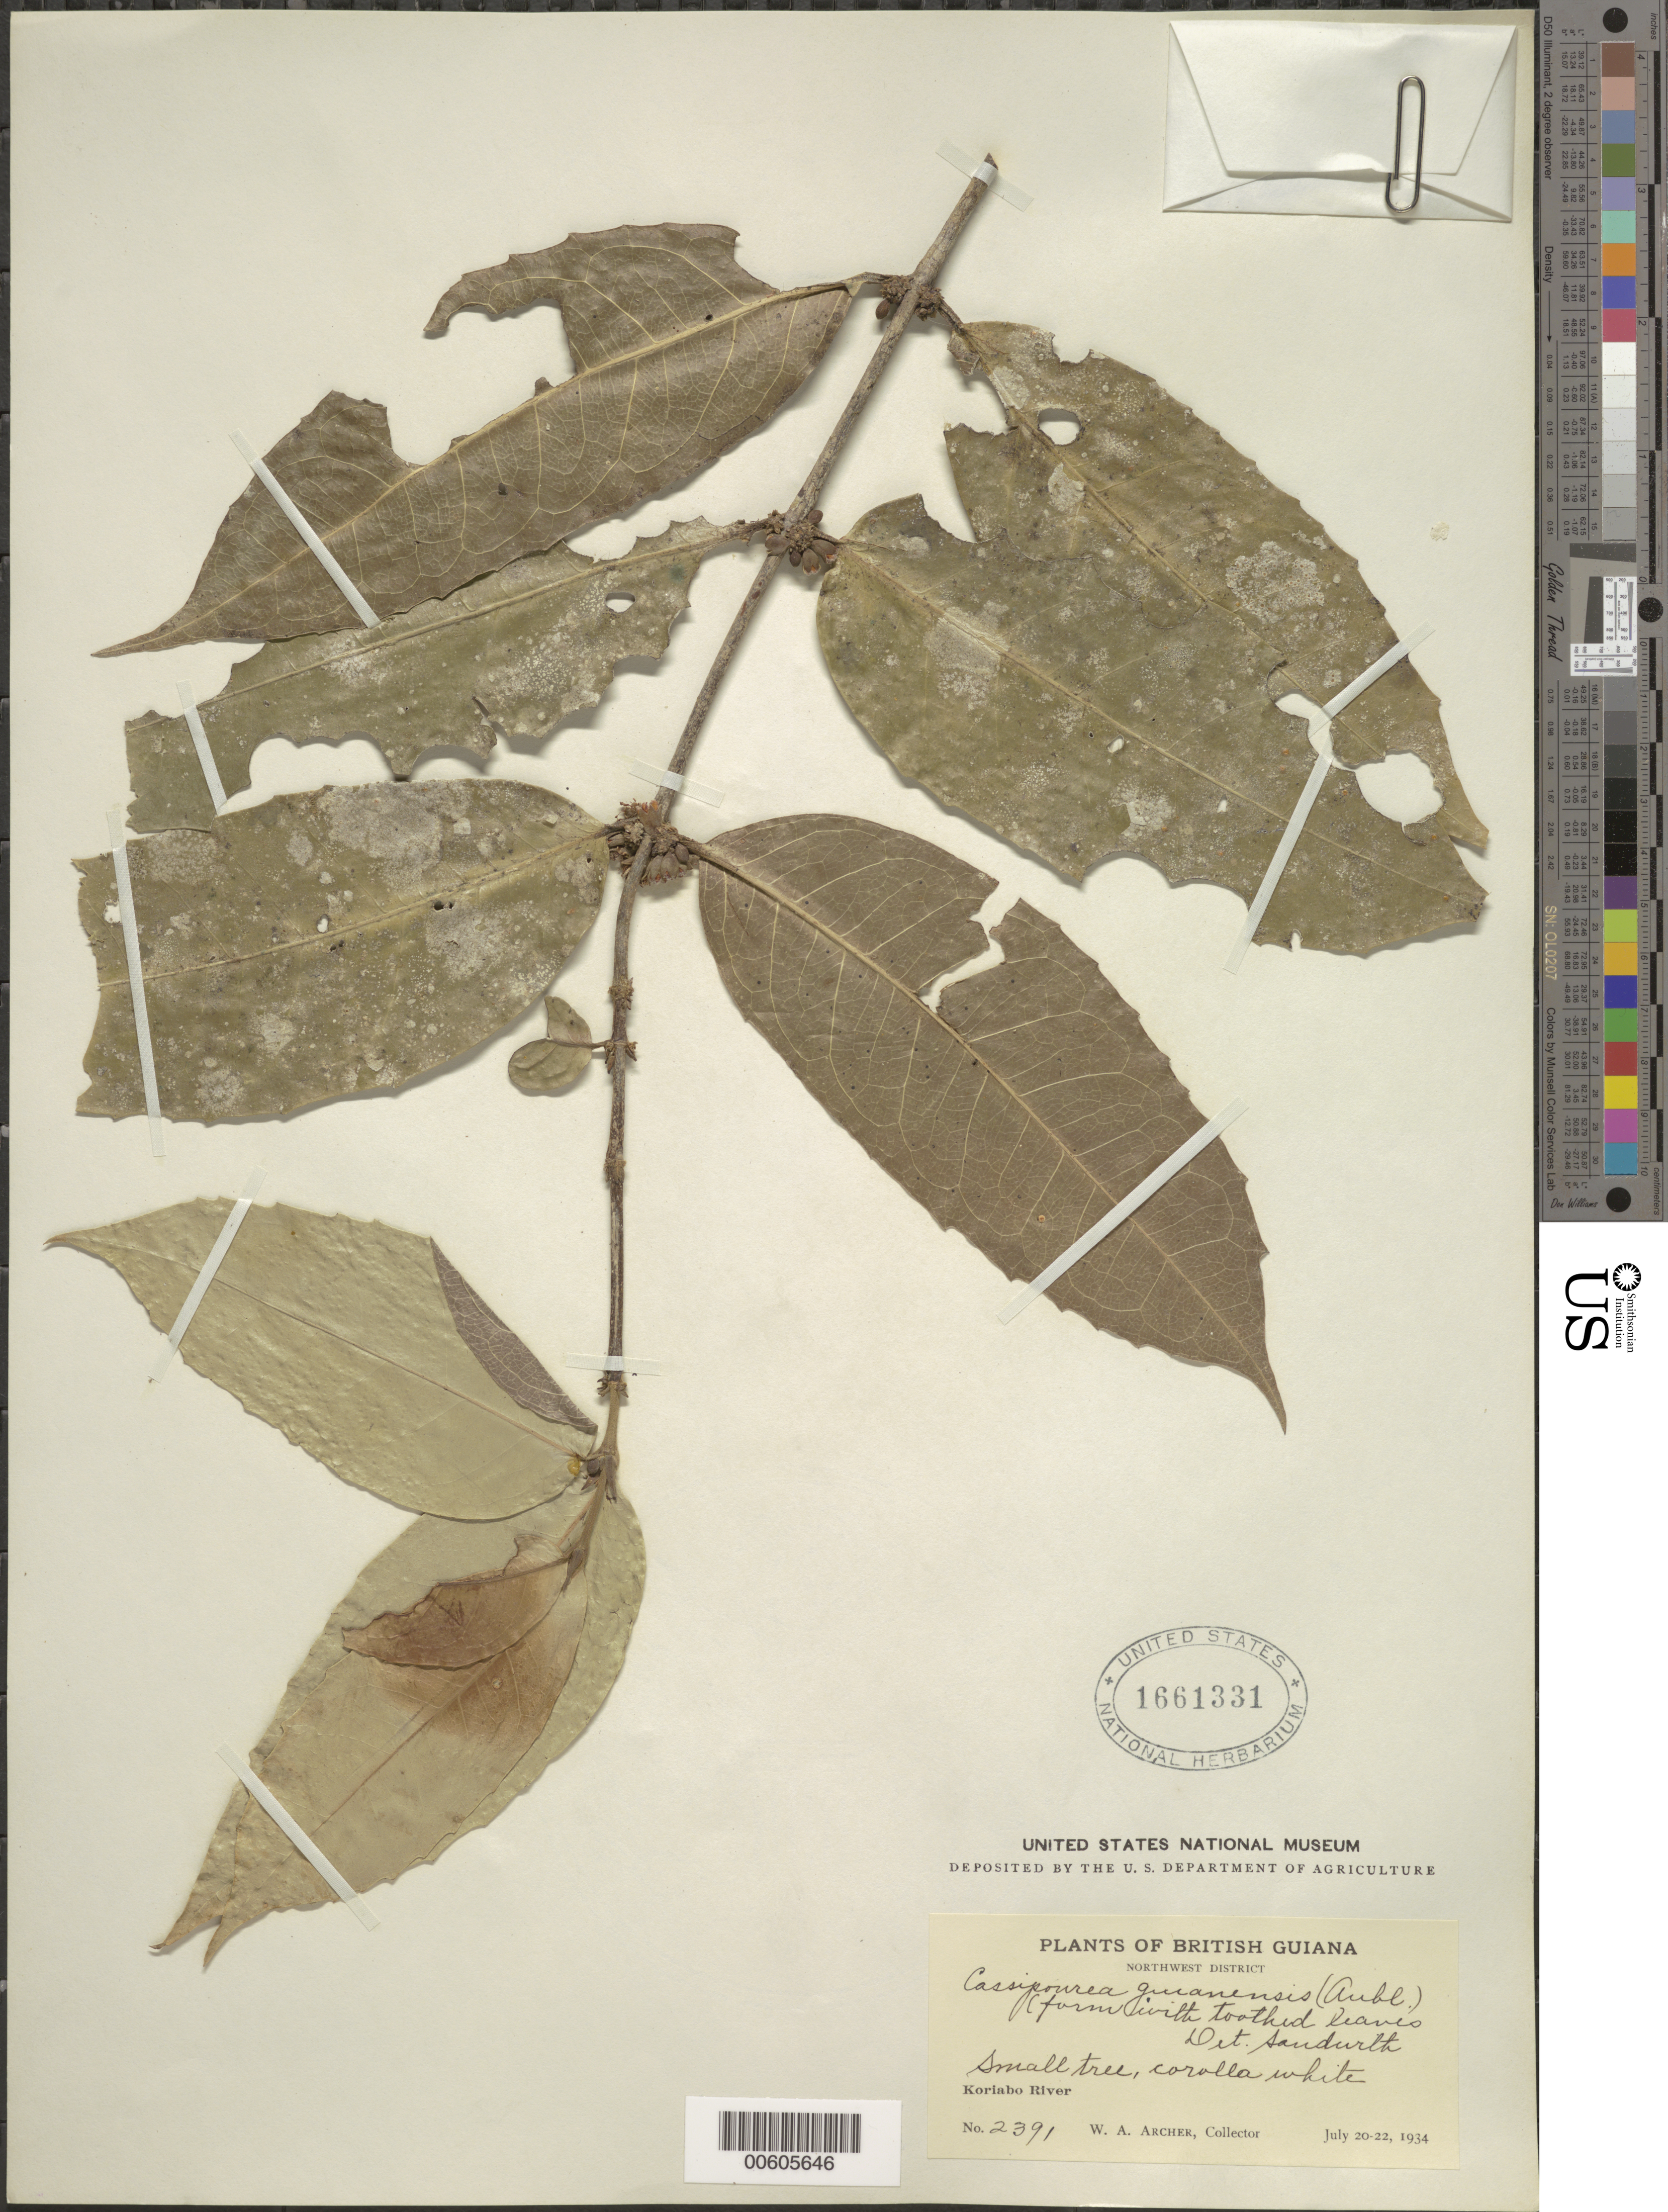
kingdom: Plantae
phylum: Tracheophyta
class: Magnoliopsida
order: Malpighiales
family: Rhizophoraceae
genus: Cassipourea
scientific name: Cassipourea guianensis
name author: Aubl.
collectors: W. A. Archer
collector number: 2391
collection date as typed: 20-Jul-34 to 21-Jul-34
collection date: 1934-07-20/1934-07-21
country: Guyana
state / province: Barima-Waini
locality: Koriabo River, NW Dist.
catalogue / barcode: US 1661331